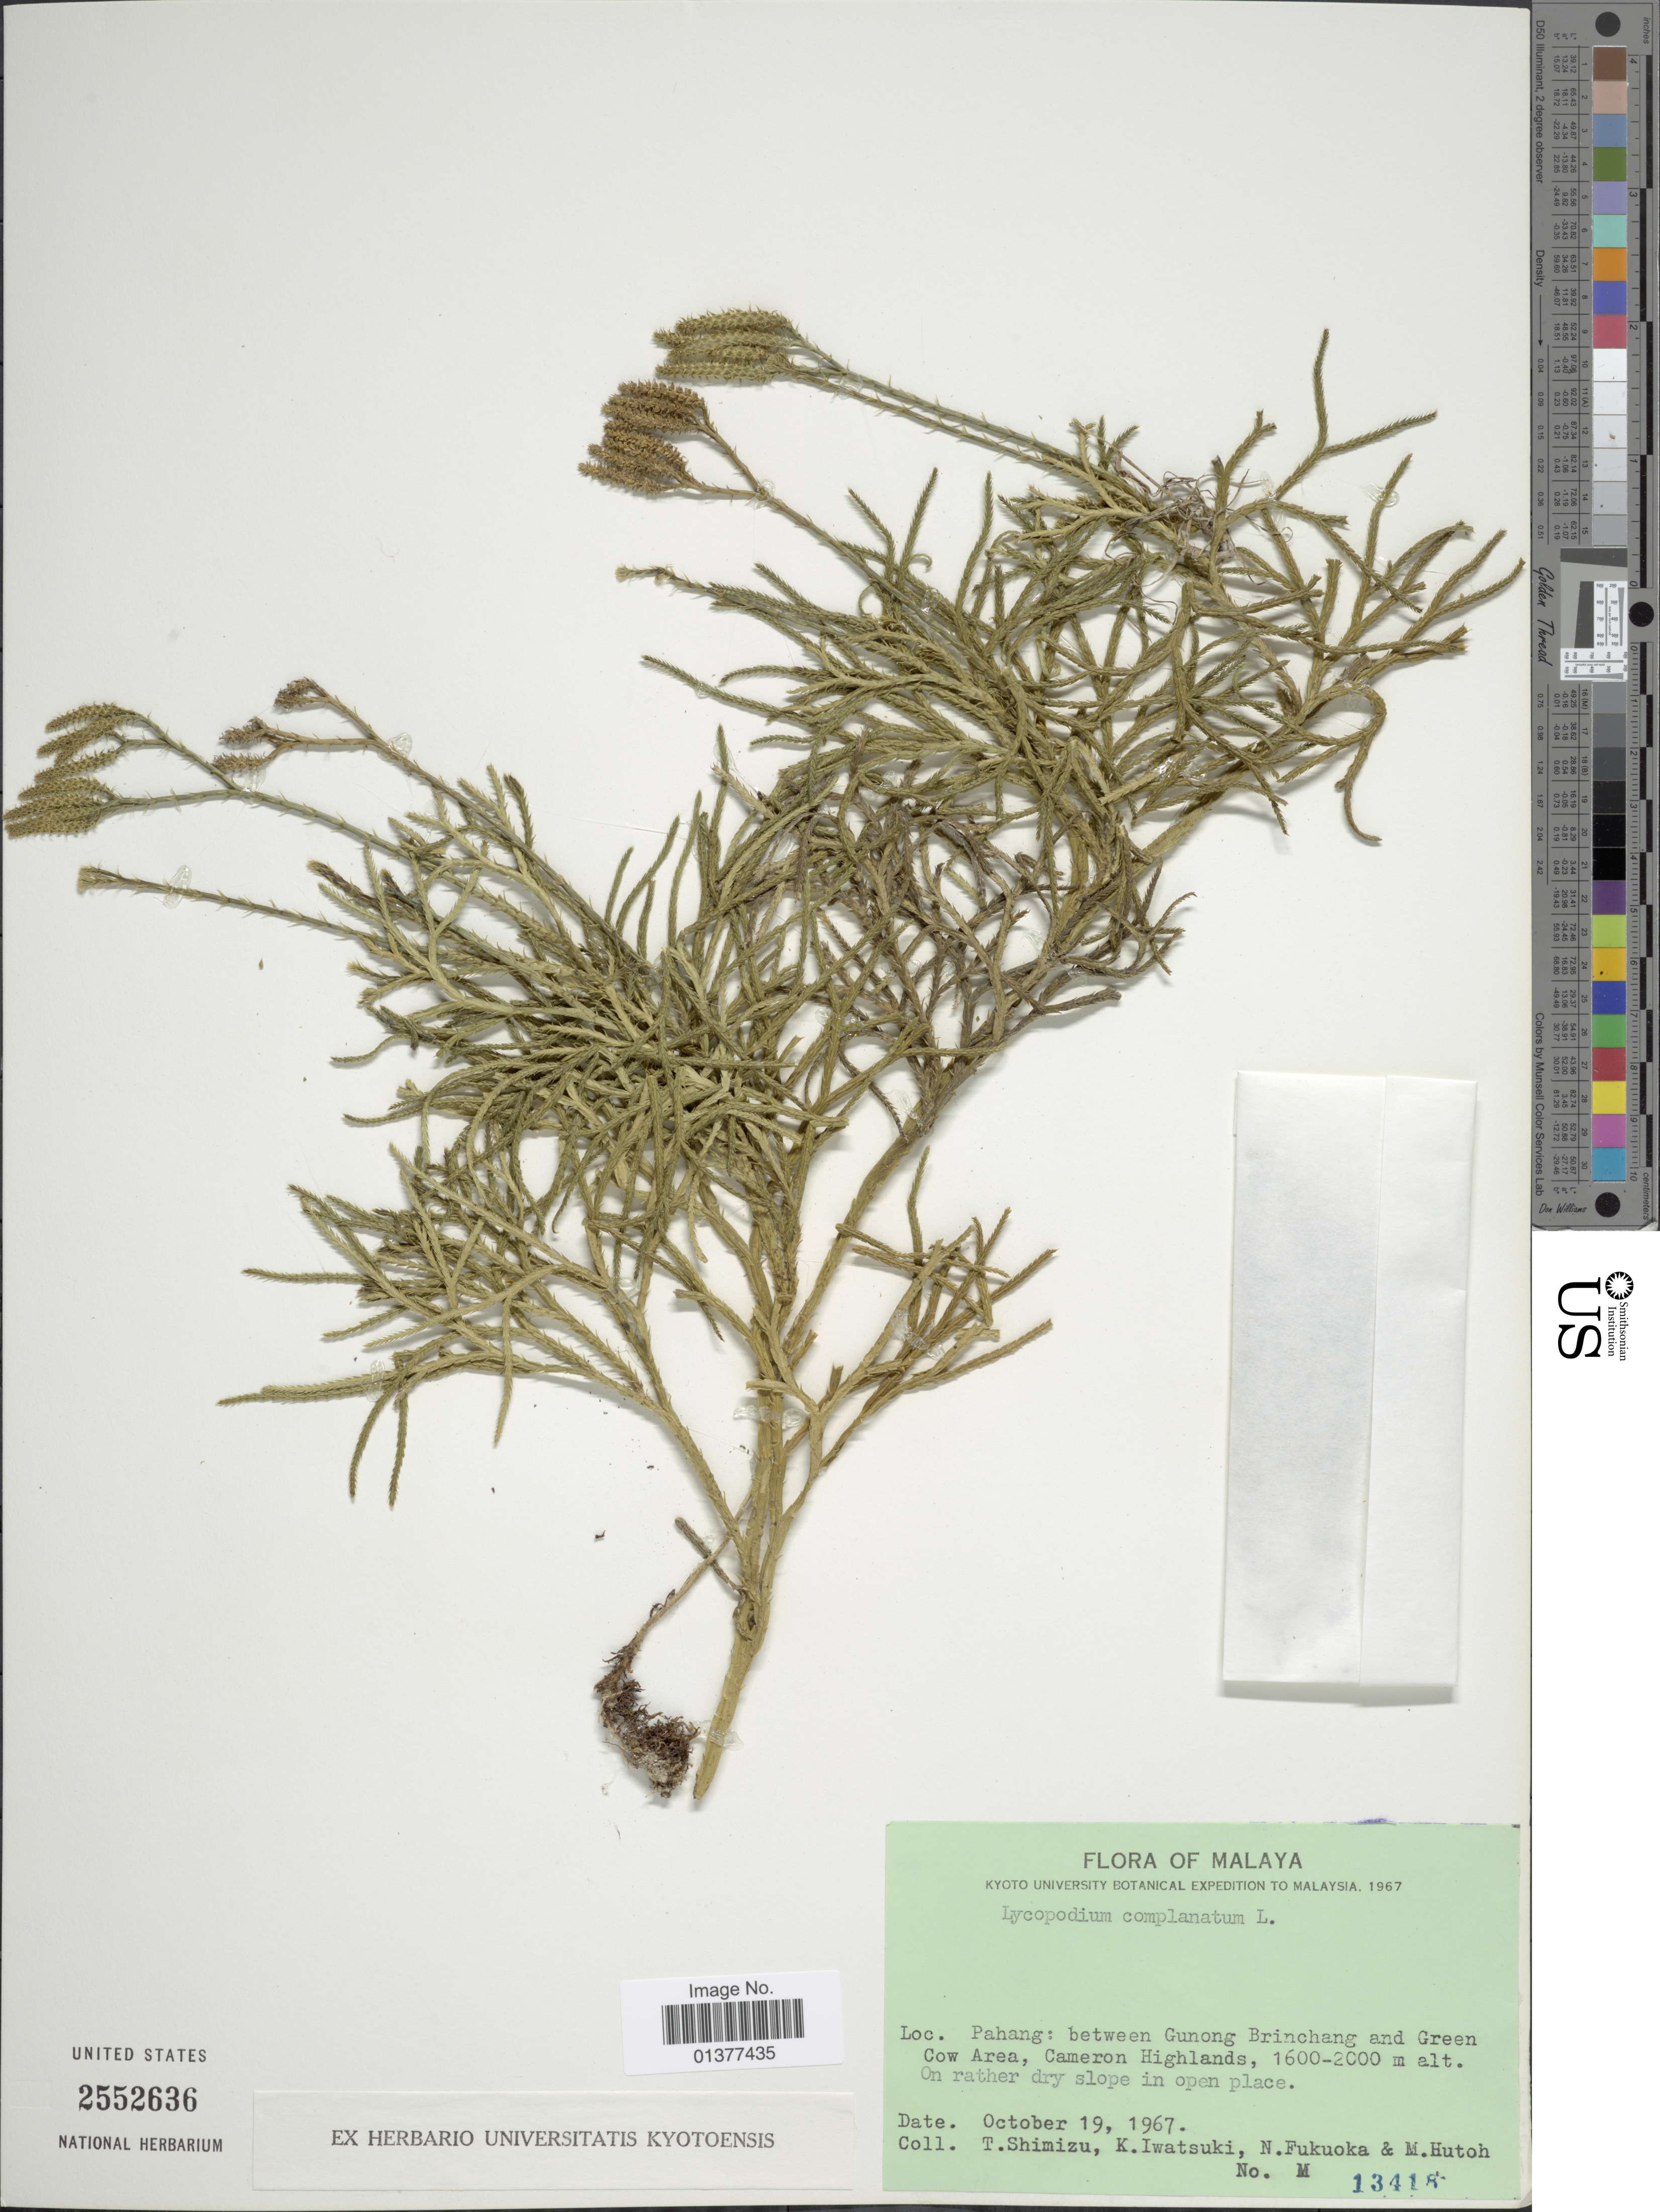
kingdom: Plantae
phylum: Tracheophyta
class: Lycopodiopsida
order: Lycopodiales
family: Lycopodiaceae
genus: Diphasiastrum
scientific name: Diphasiastrum complanatum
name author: (L.) Holub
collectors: T. Shimizu, K. Iwatsuki, N. Fukuoka & M. Hutoh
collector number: M13418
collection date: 1967-10-19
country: Malaysia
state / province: Pahang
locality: Between Gunong Brinchang and Green Coq Area, Cameron Highalnds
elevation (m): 1600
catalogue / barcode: US 2552636